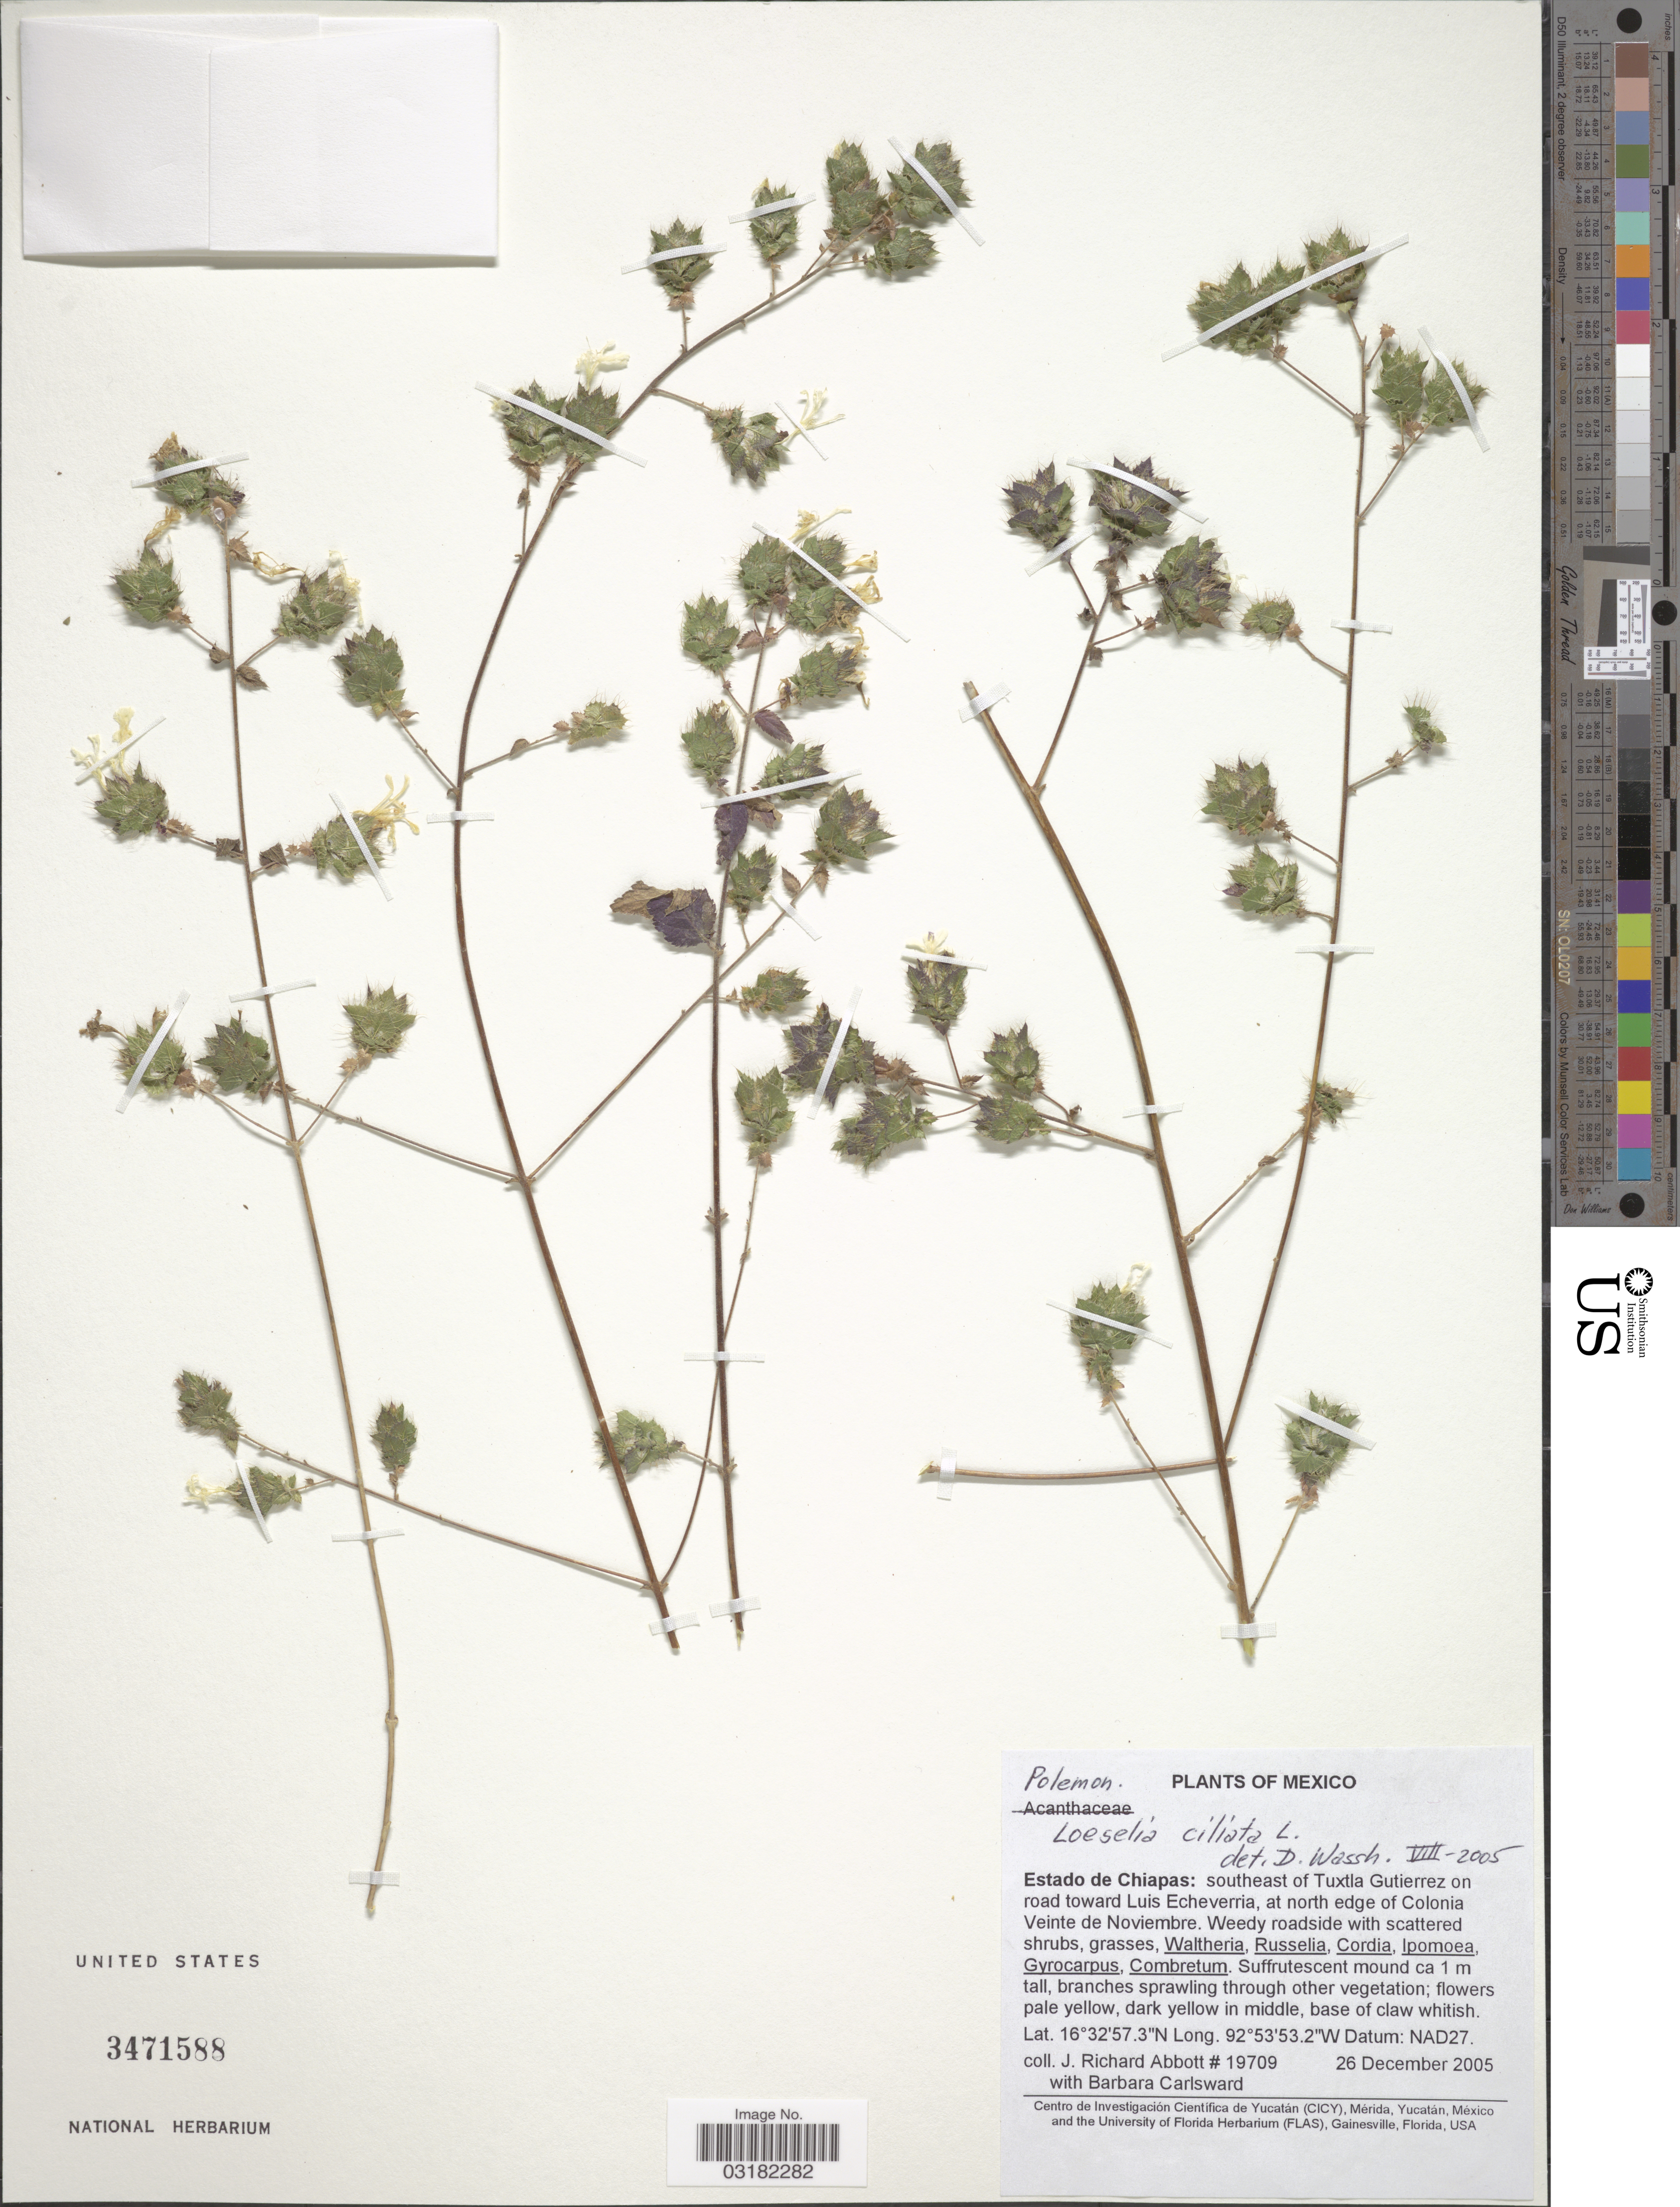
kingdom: Plantae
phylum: Tracheophyta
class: Magnoliopsida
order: Ericales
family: Polemoniaceae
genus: Loeselia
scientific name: Loeselia ciliata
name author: L.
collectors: J. R. Abbott & B. Carlsward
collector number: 19709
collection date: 2005-12-26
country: Mexico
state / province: Chiapas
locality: Southeast of Tuxtla Gutierrez on road towards Luis Echeverria, at north edge of Colonia Veinte de Noviembre.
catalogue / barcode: US 3471588